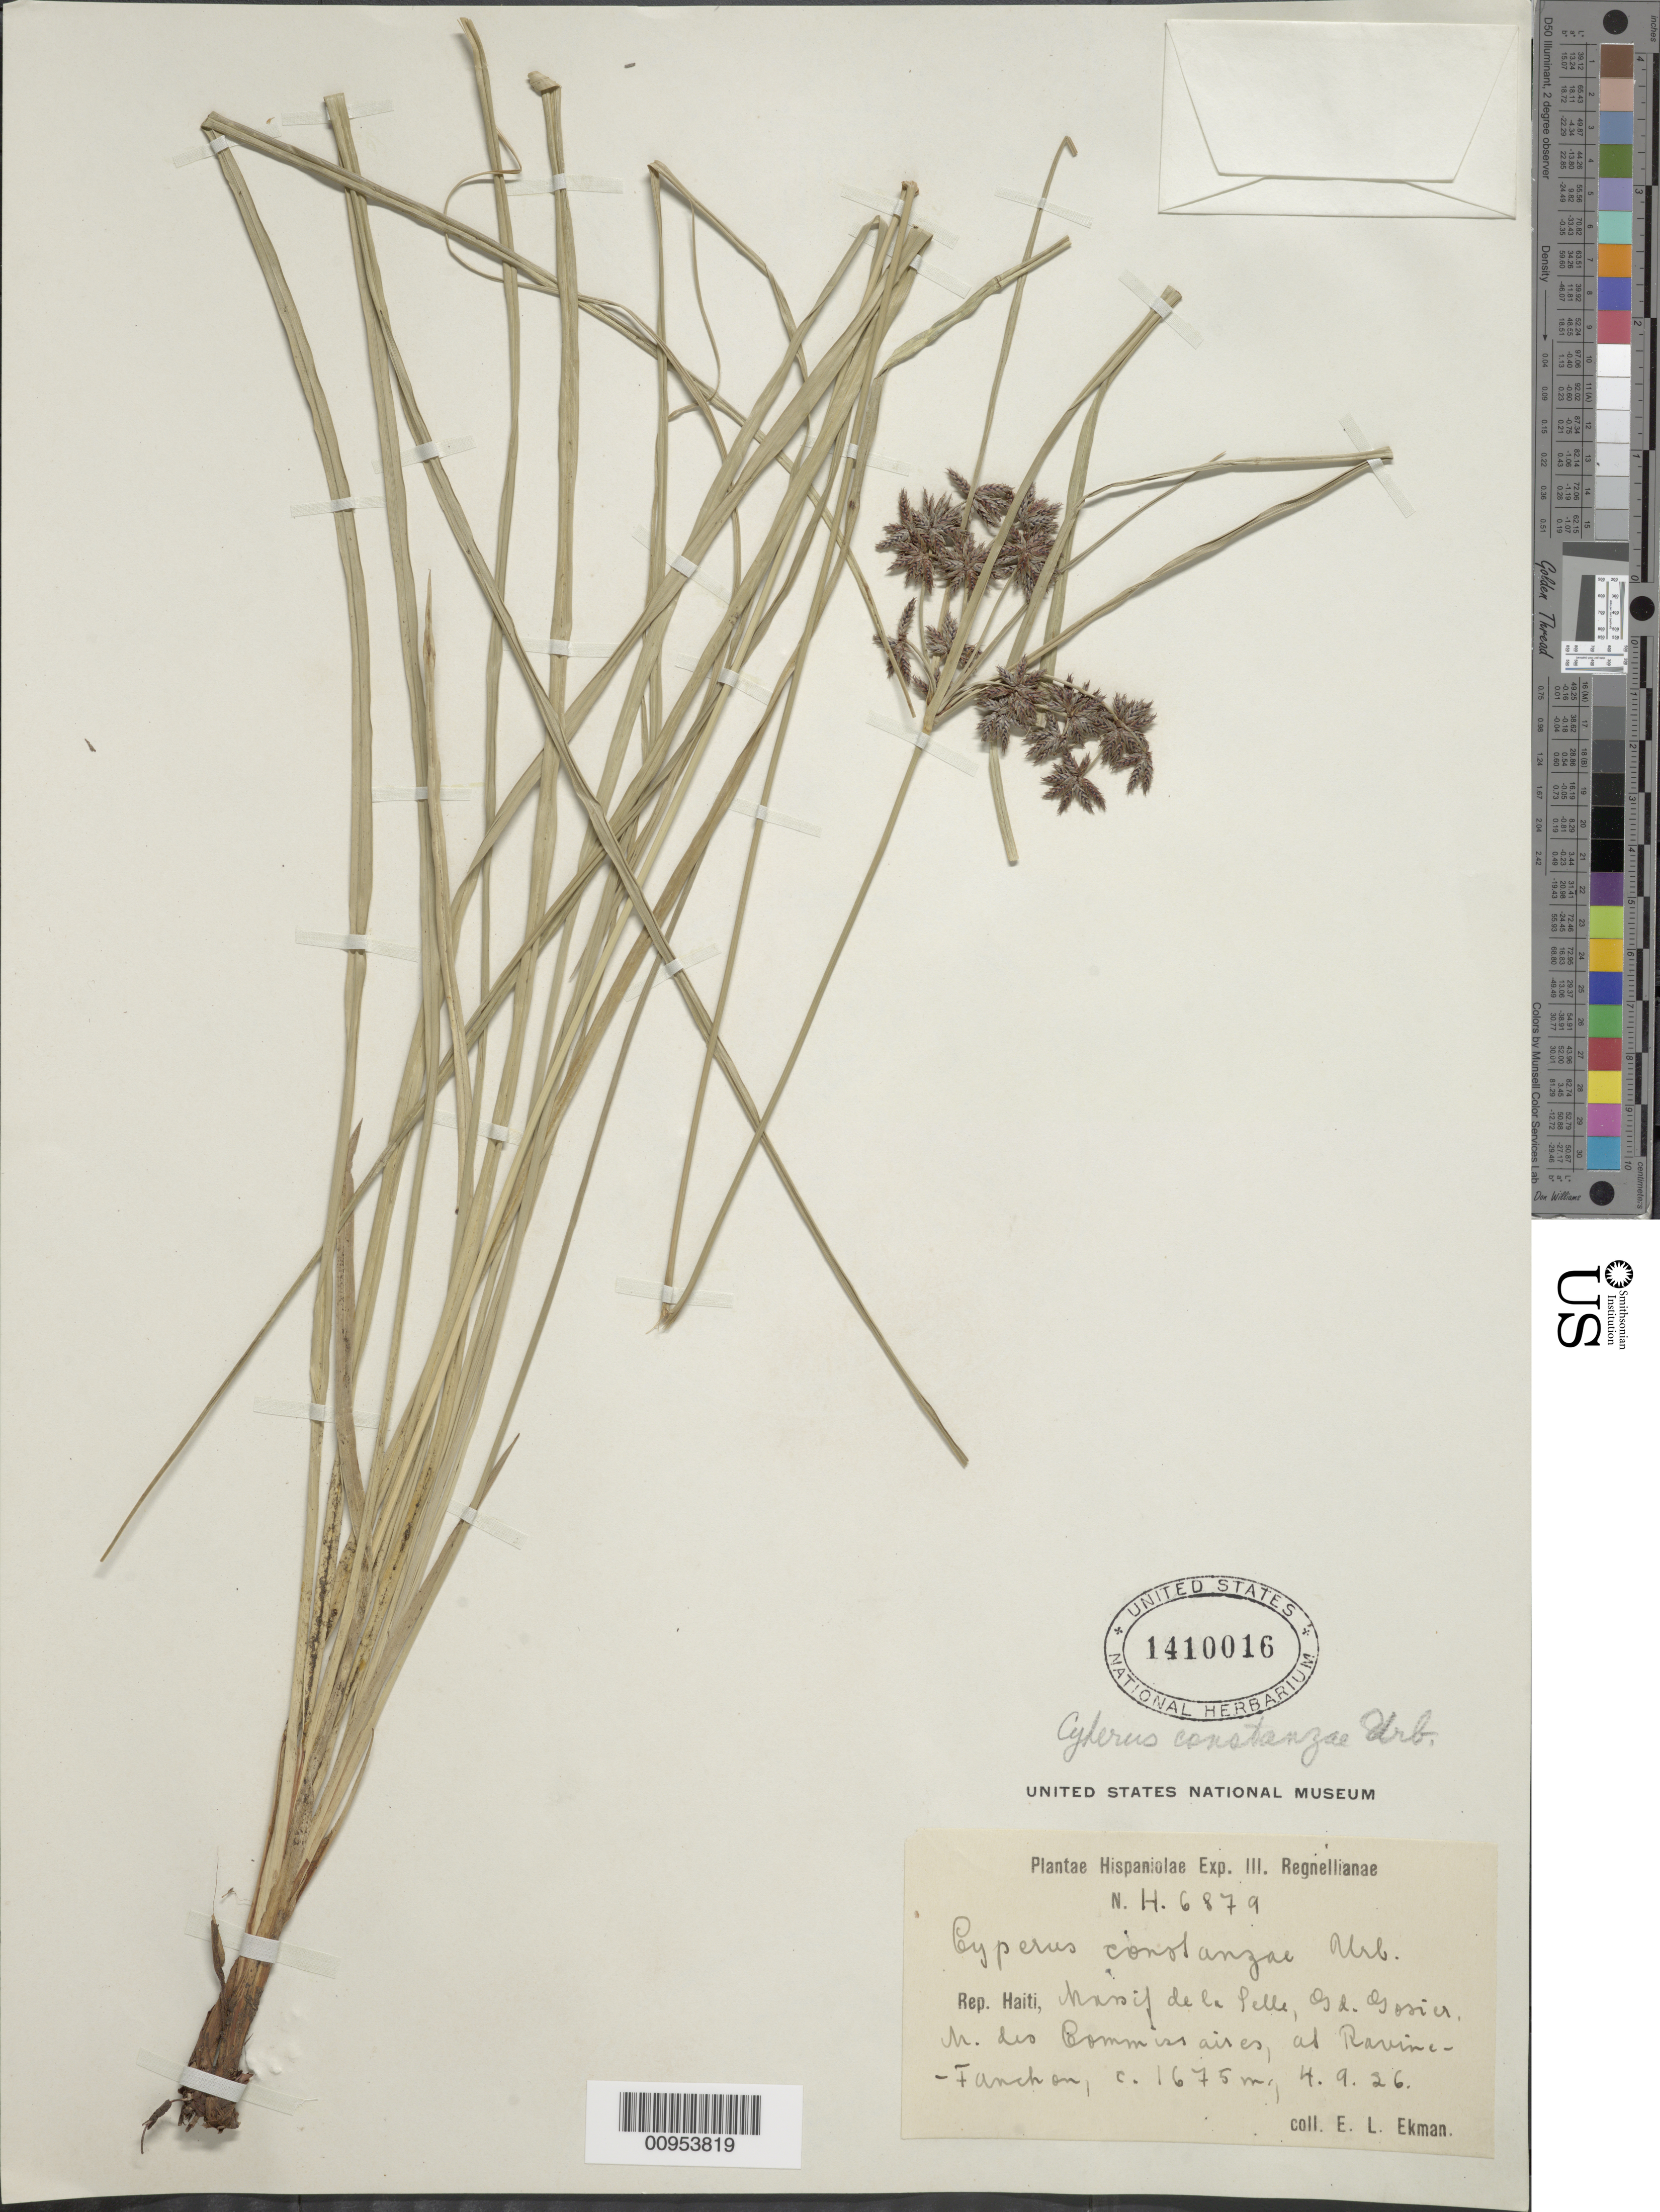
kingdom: Plantae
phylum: Tracheophyta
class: Liliopsida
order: Poales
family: Cyperaceae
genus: Cyperus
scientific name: Cyperus constanzae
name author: Urb.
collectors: E. L. Ekman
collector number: H 6879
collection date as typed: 04 Sep 1926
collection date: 1926-09-04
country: Haiti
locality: Massif de la Selle, Gd. Gosier, M. des Commissaires, at Ravine Fanchon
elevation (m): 1675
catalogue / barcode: US 1410016